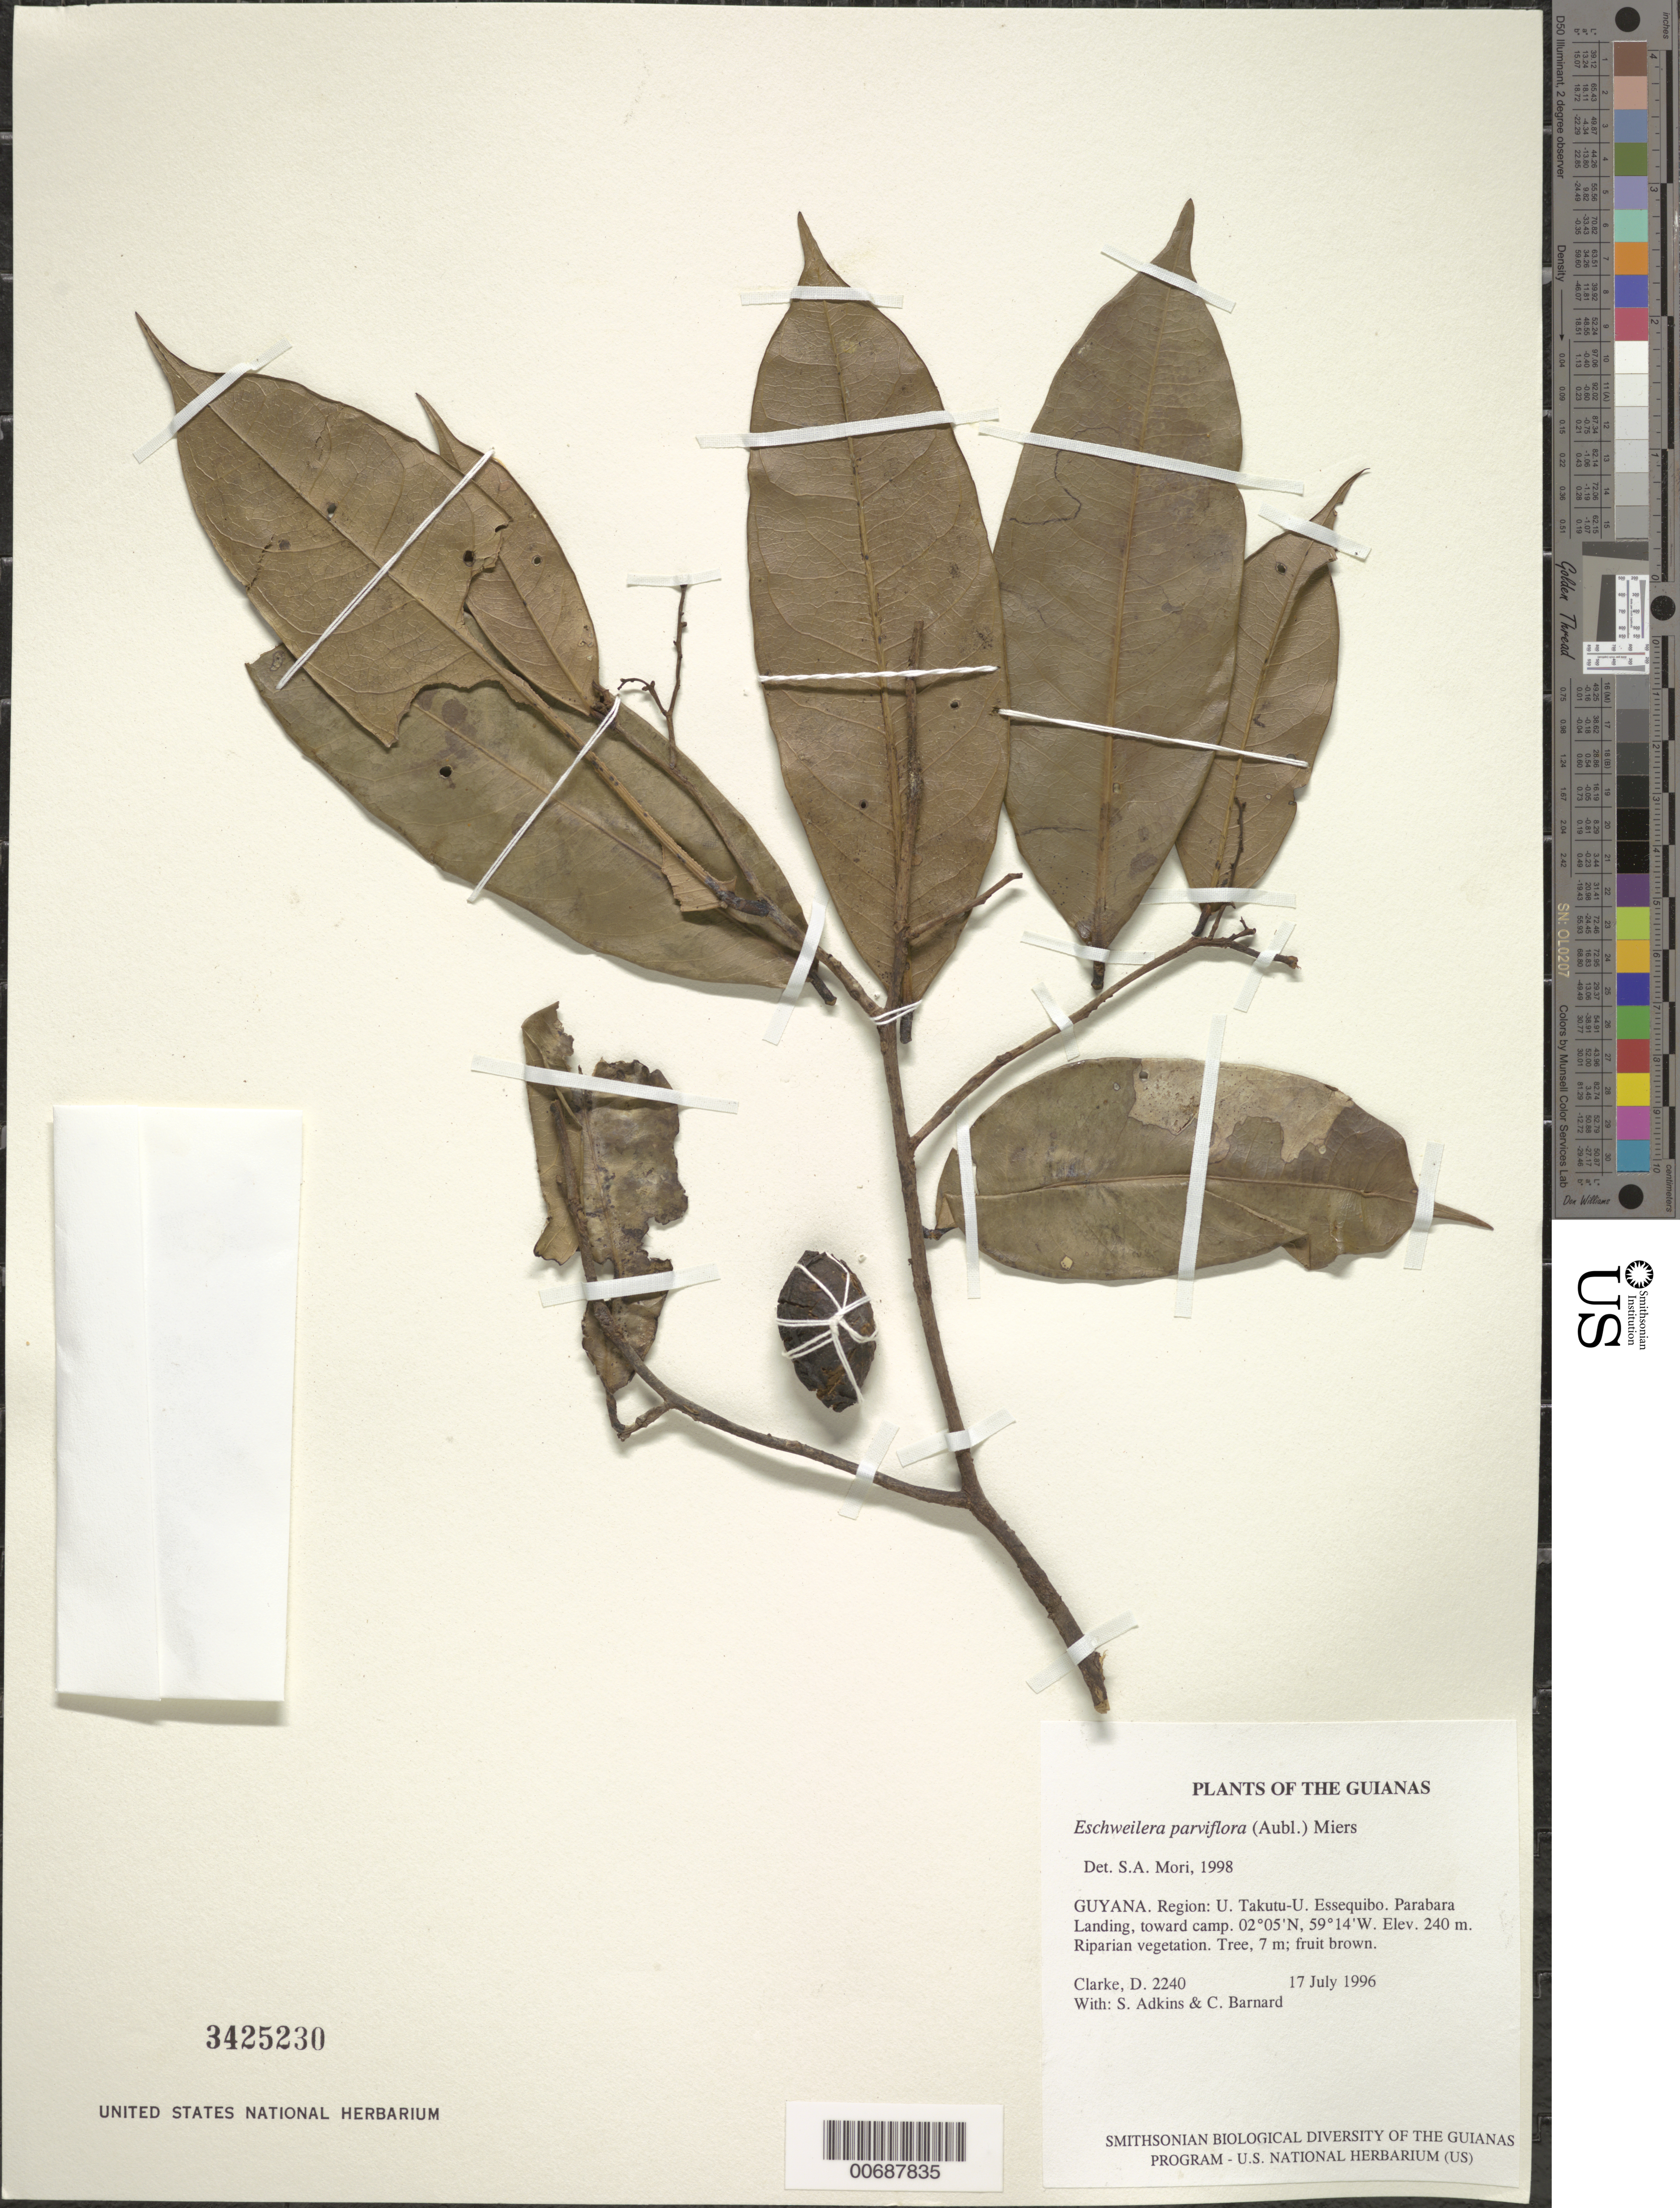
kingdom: Plantae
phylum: Tracheophyta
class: Magnoliopsida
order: Ericales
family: Lecythidaceae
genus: Eschweilera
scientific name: Eschweilera parviflora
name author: (Aubl.) Miers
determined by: Mori, Scott A.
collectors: H. D. Clarke, S. Adkins & C. Bernard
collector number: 2240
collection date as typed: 17 July 1996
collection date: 1996-07-17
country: Guyana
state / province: U. Takutu-U. Essequibo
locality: Parabara Landing, toward camp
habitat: Riparian vegetation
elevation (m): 240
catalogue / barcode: US 3425230